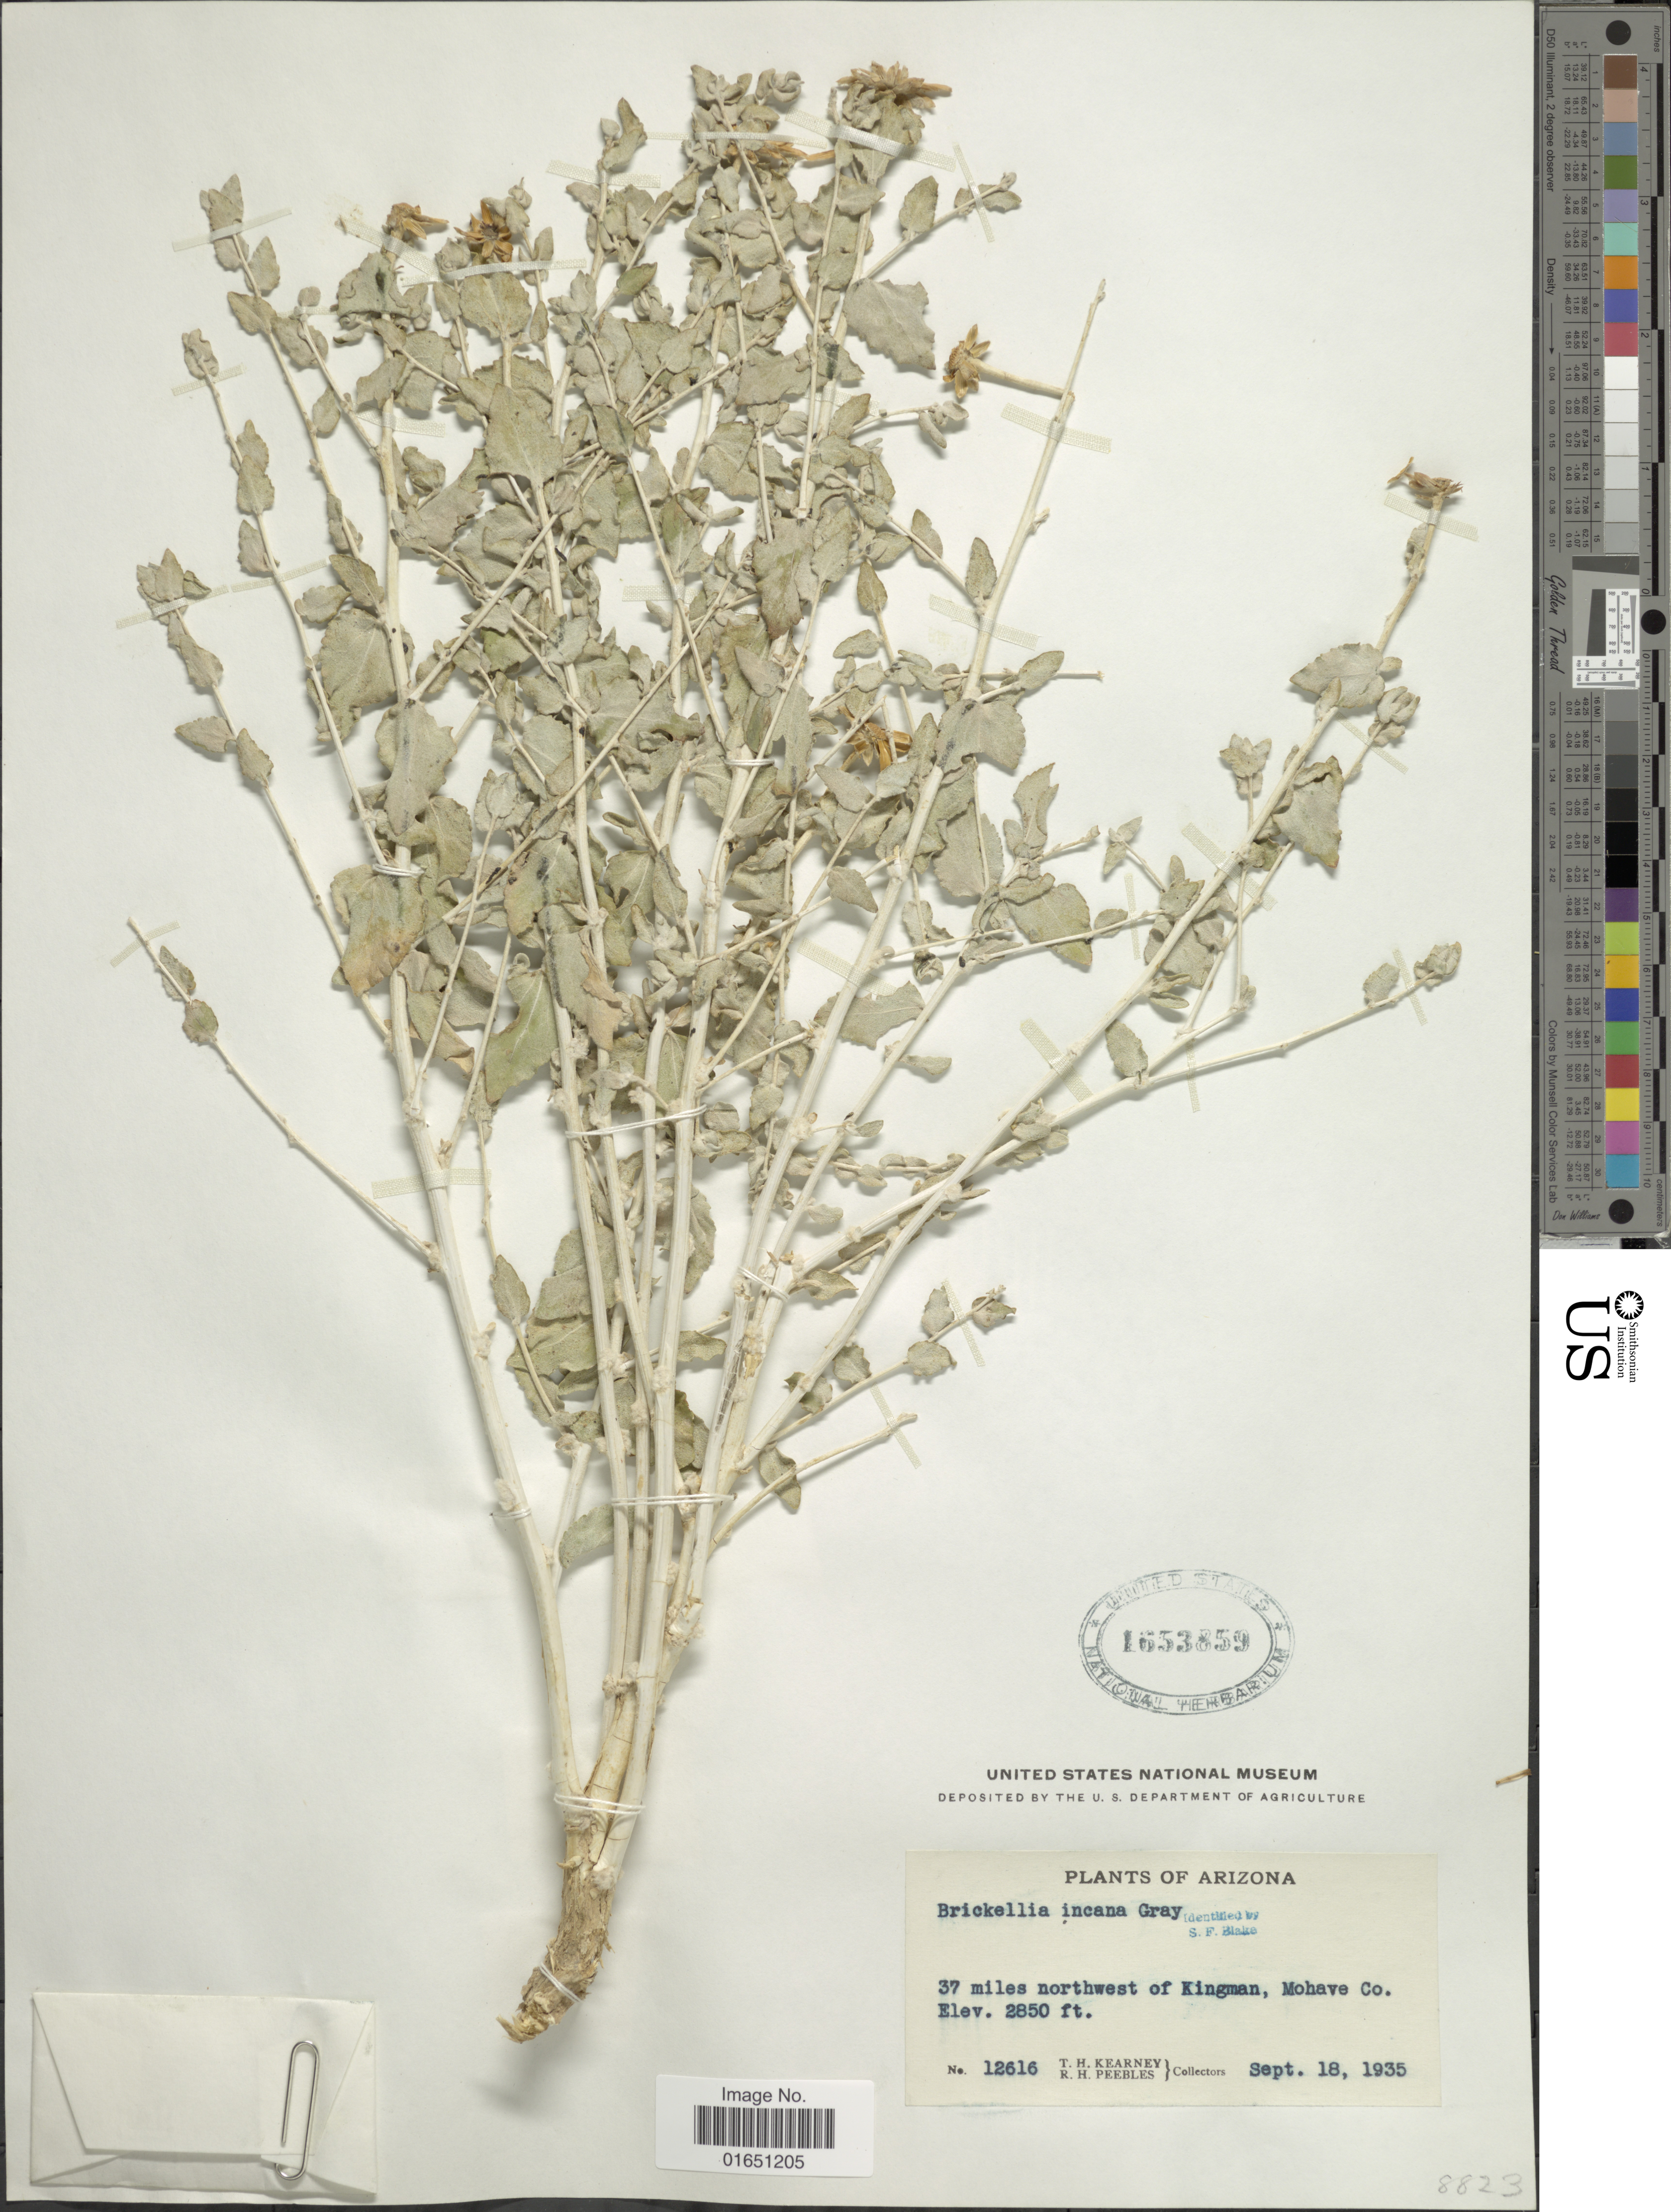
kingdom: Plantae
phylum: Tracheophyta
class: Magnoliopsida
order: Asterales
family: Asteraceae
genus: Brickellia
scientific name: Brickellia incana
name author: A. Gray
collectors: T. H. Kearney & R. H. Peebles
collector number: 12616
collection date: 1935-09-18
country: United States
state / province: Arizona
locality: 37 miles northwest of Kingman, Mohave Co.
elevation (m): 869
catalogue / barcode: US 1653859